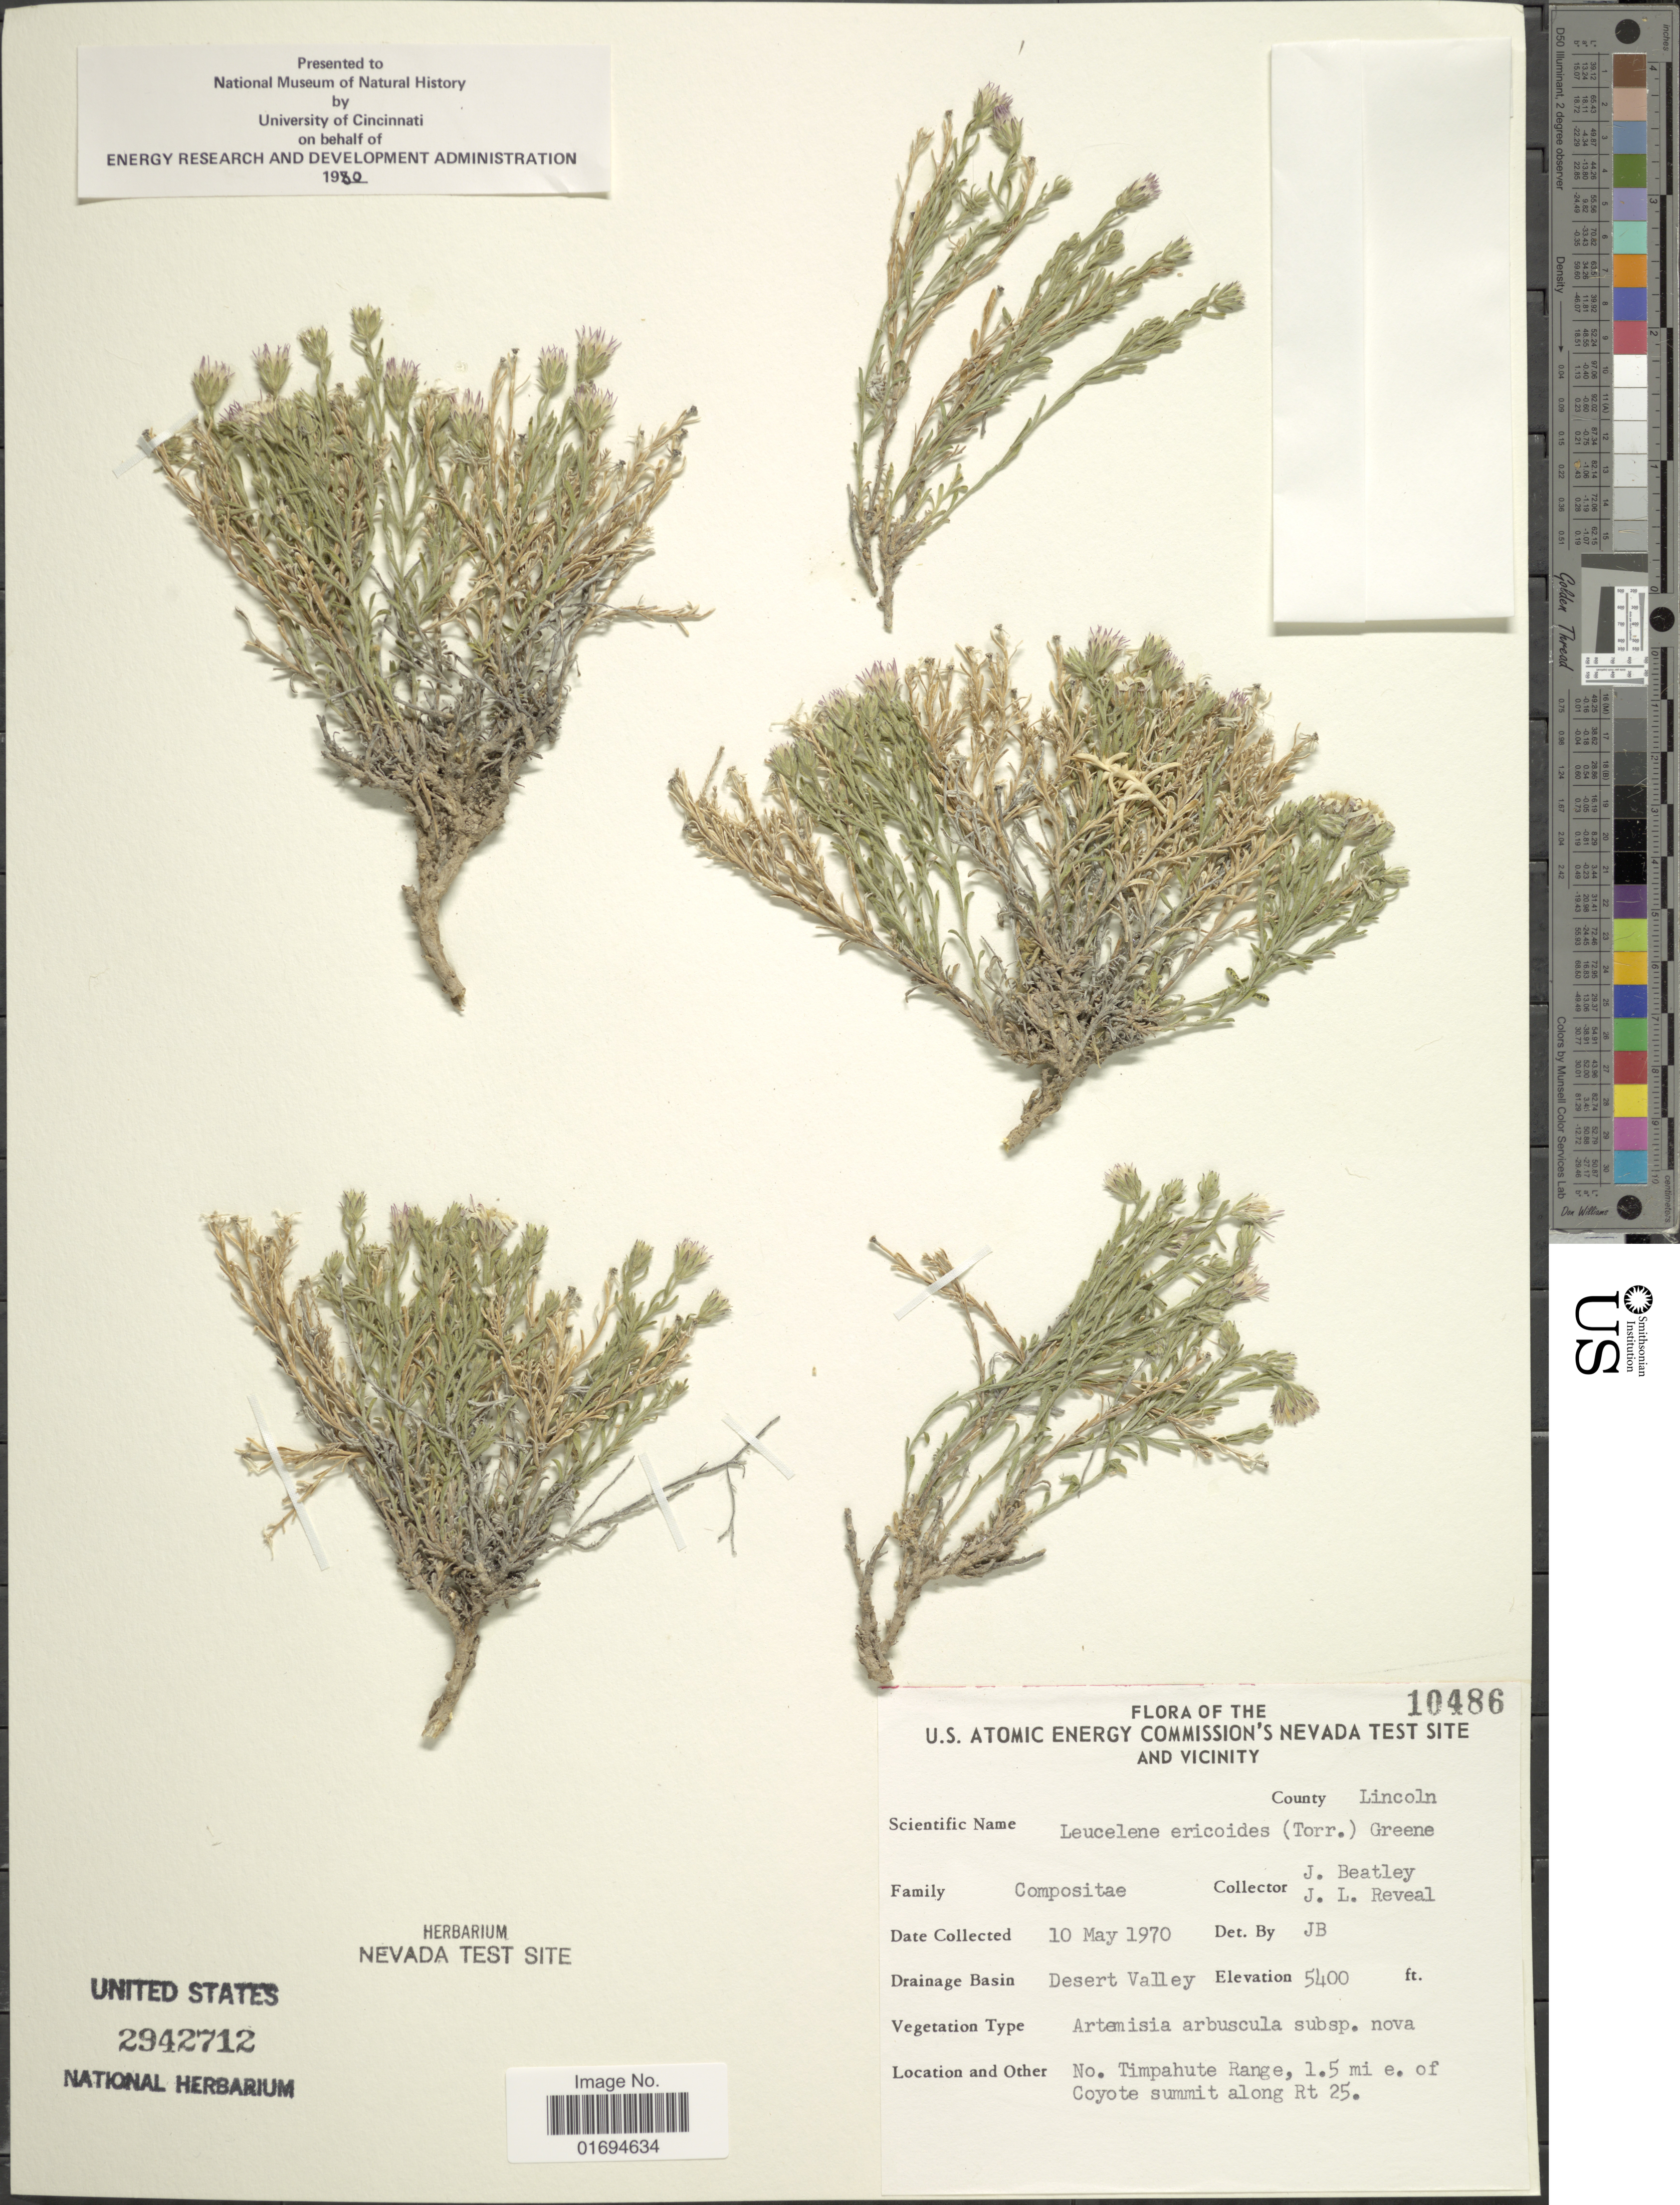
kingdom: Plantae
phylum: Tracheophyta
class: Magnoliopsida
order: Asterales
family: Asteraceae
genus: Chaetopappa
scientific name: Chaetopappa ericoides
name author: (Torr.) G.L. Nesom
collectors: J. C. Beatley & J. L. Reveal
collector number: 10486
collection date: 1970-05-10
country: United States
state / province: Nevada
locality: U.S. Atomic Energy Commission's Nevada Test site and vicinity, County Lincoln, Drainage Basin: Desert Valley. Mo. Timpahute Range, 1.5 mi e. of Coyote summut along Rt 25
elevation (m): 1646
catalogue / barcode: US 2942712